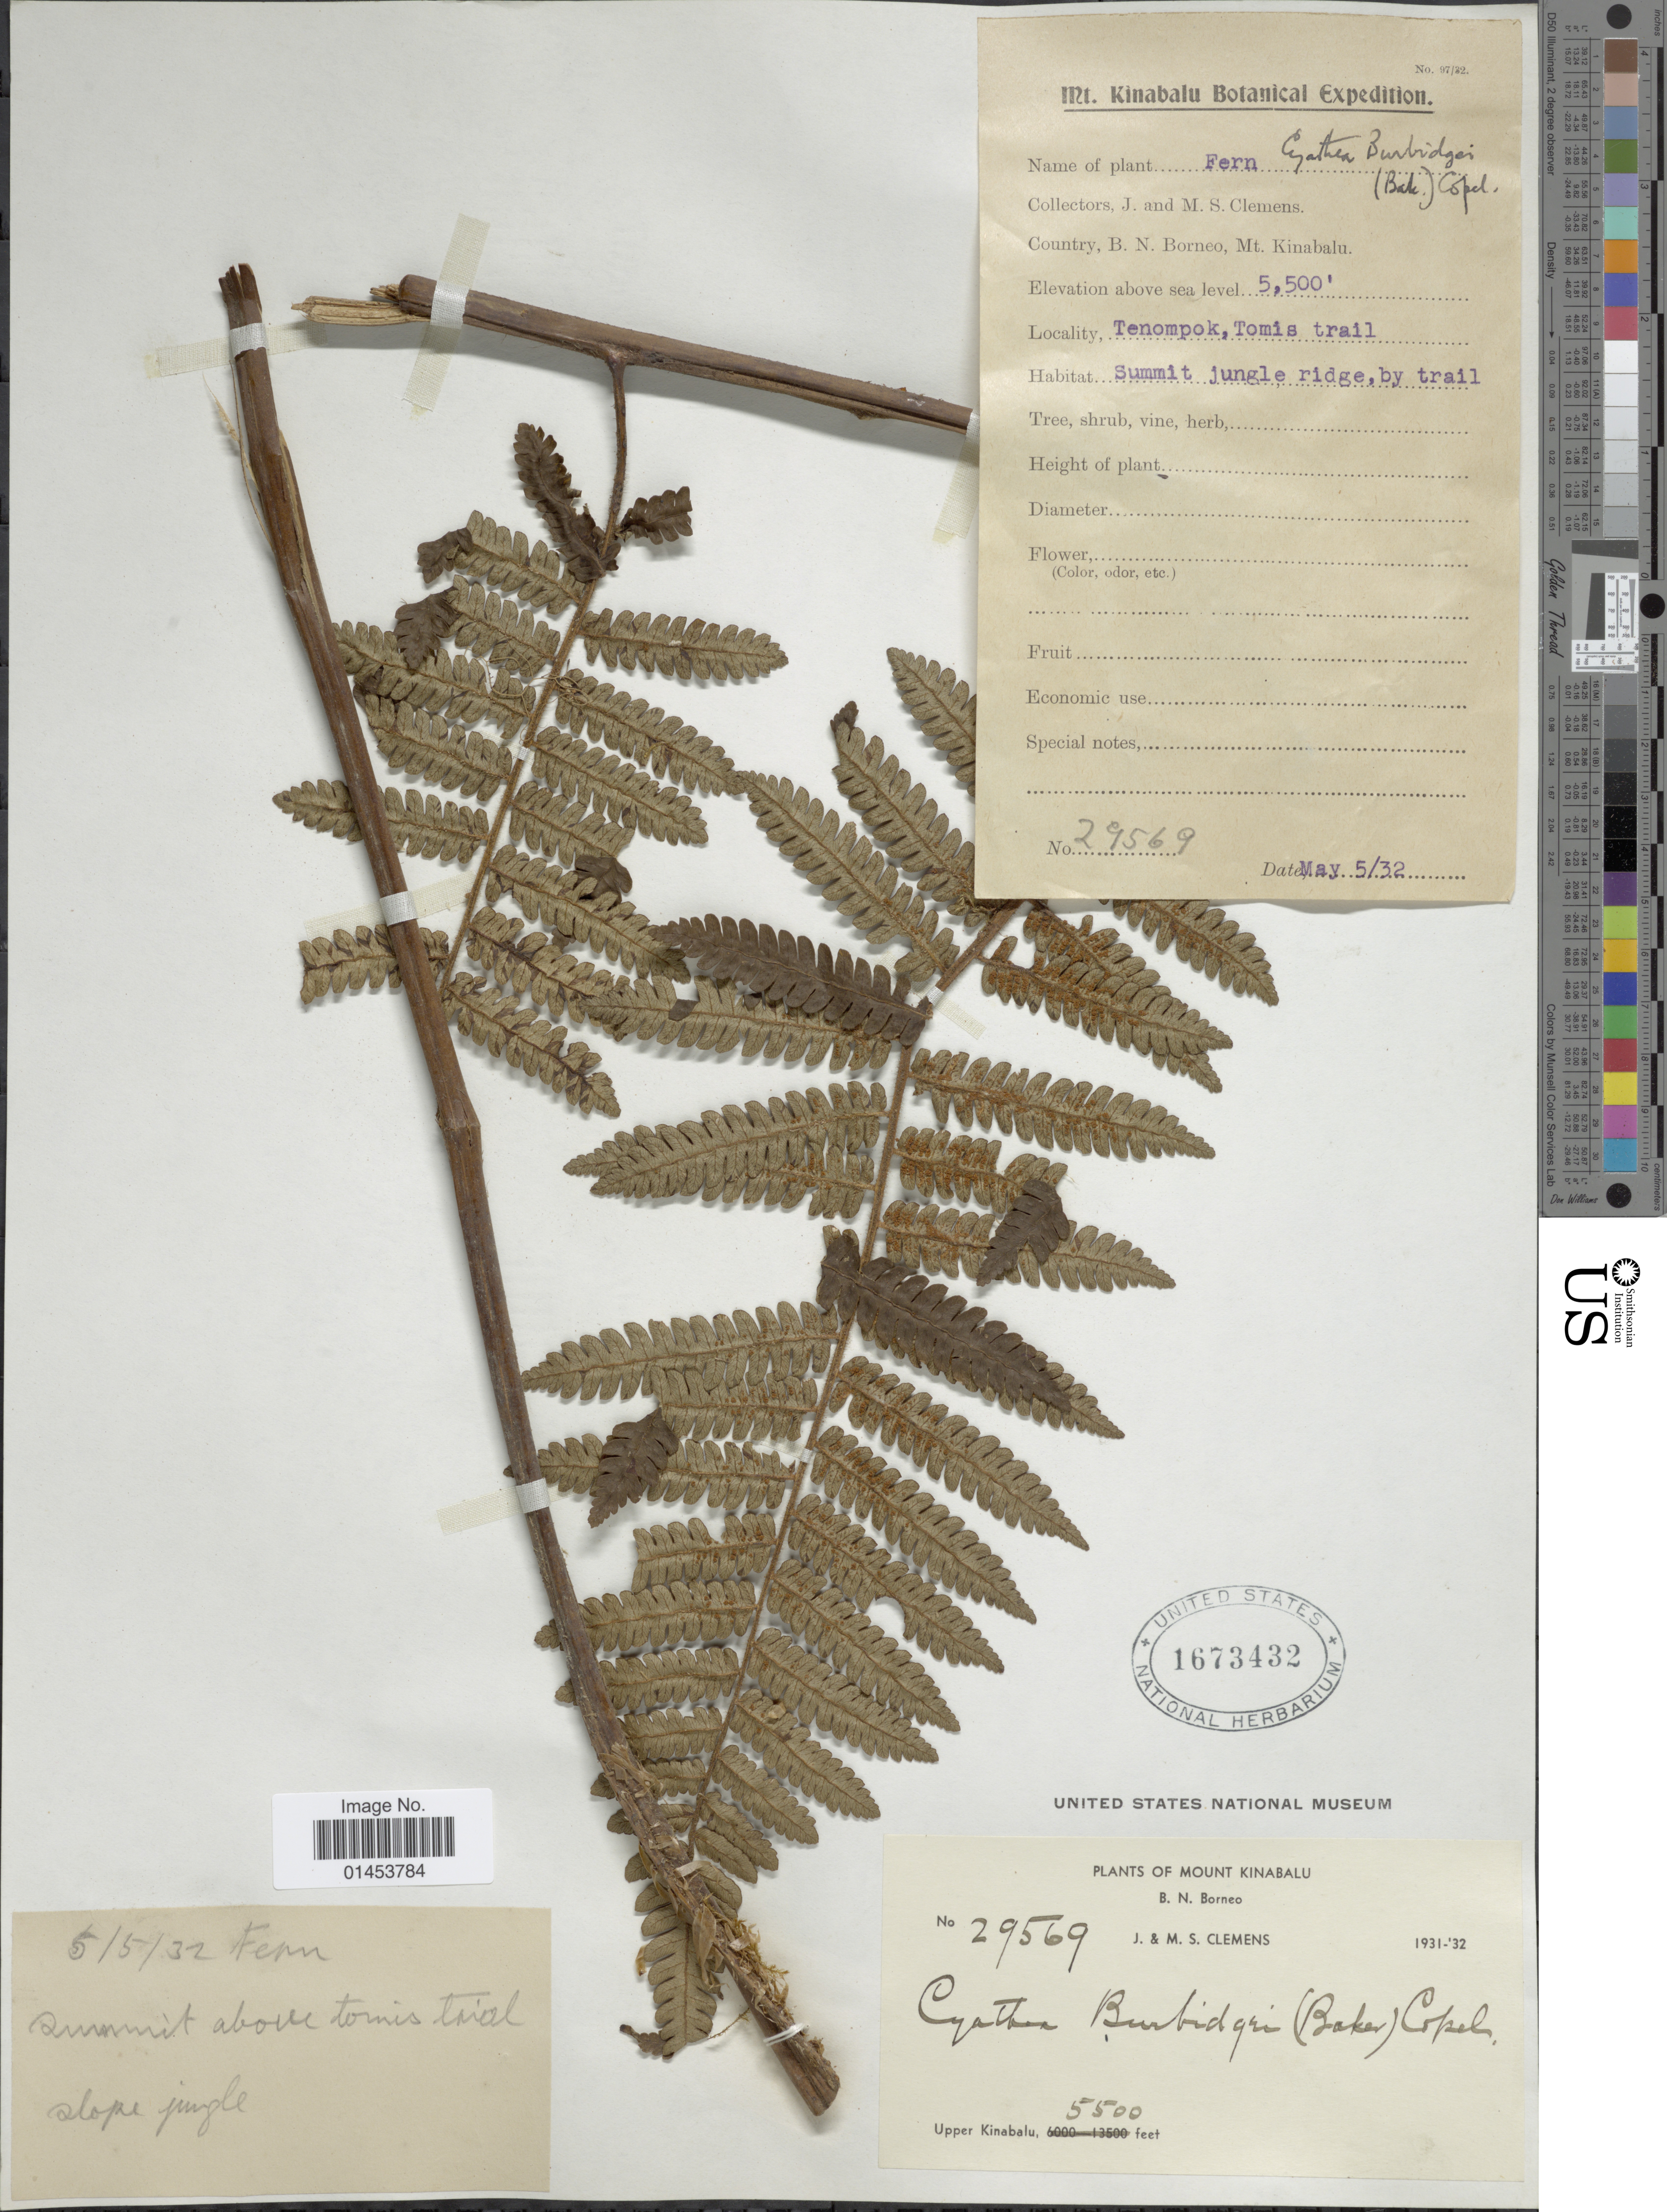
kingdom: Plantae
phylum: Tracheophyta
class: Polypodiopsida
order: Cyatheales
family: Cyatheaceae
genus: Cyathea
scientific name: Cyathea burbidgei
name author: (Baker) Copel.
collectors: J. Clemens & M. S. Clemens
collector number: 29569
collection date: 1932-05-05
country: Malaysia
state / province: Sabah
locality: Mount Kinabalu, Upper Kinabalu, Tenompok, Tomis trail summit jungle ridge by trail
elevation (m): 1676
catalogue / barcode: US 1673432